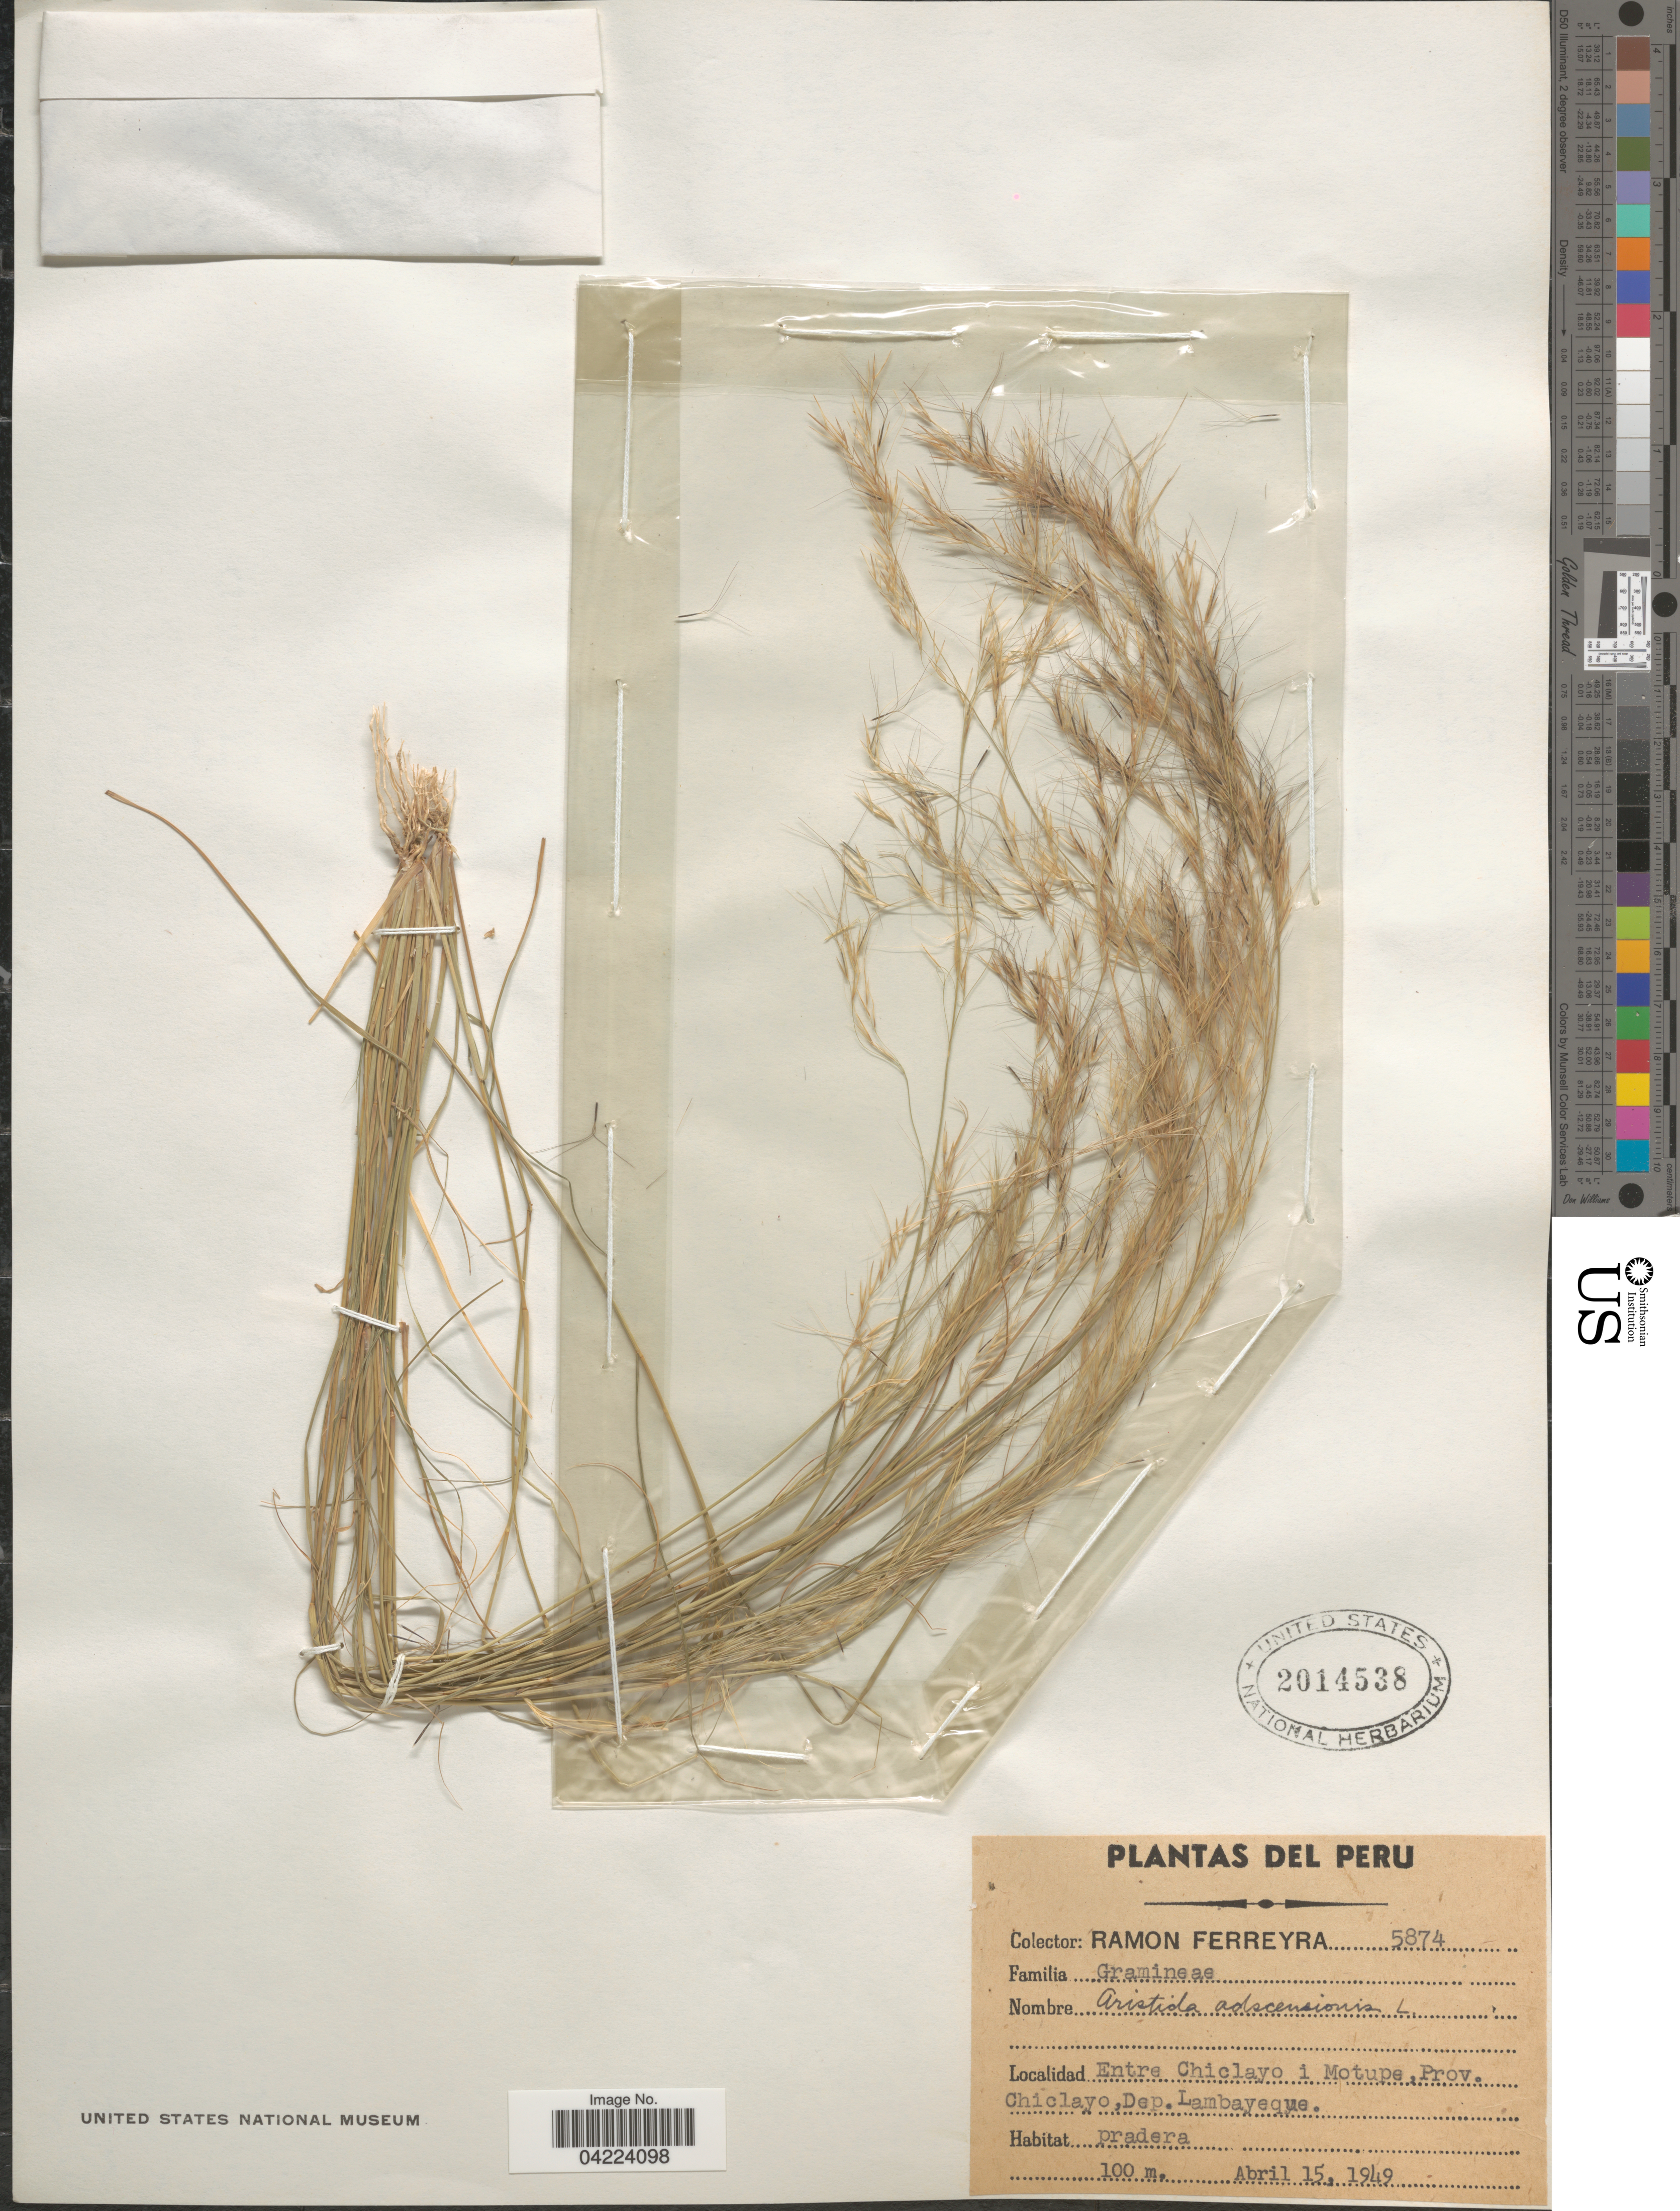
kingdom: Plantae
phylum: Tracheophyta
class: Liliopsida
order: Poales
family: Poaceae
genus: Aristida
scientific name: Aristida adscensionis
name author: L.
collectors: R. A. Ferreyra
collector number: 5874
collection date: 1949-04-15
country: Peru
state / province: Lambayeque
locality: Entre Chiclayo i Motupe, Prov. Chiclayo, Dep. Lambayeque.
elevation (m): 100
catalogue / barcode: US 2014538